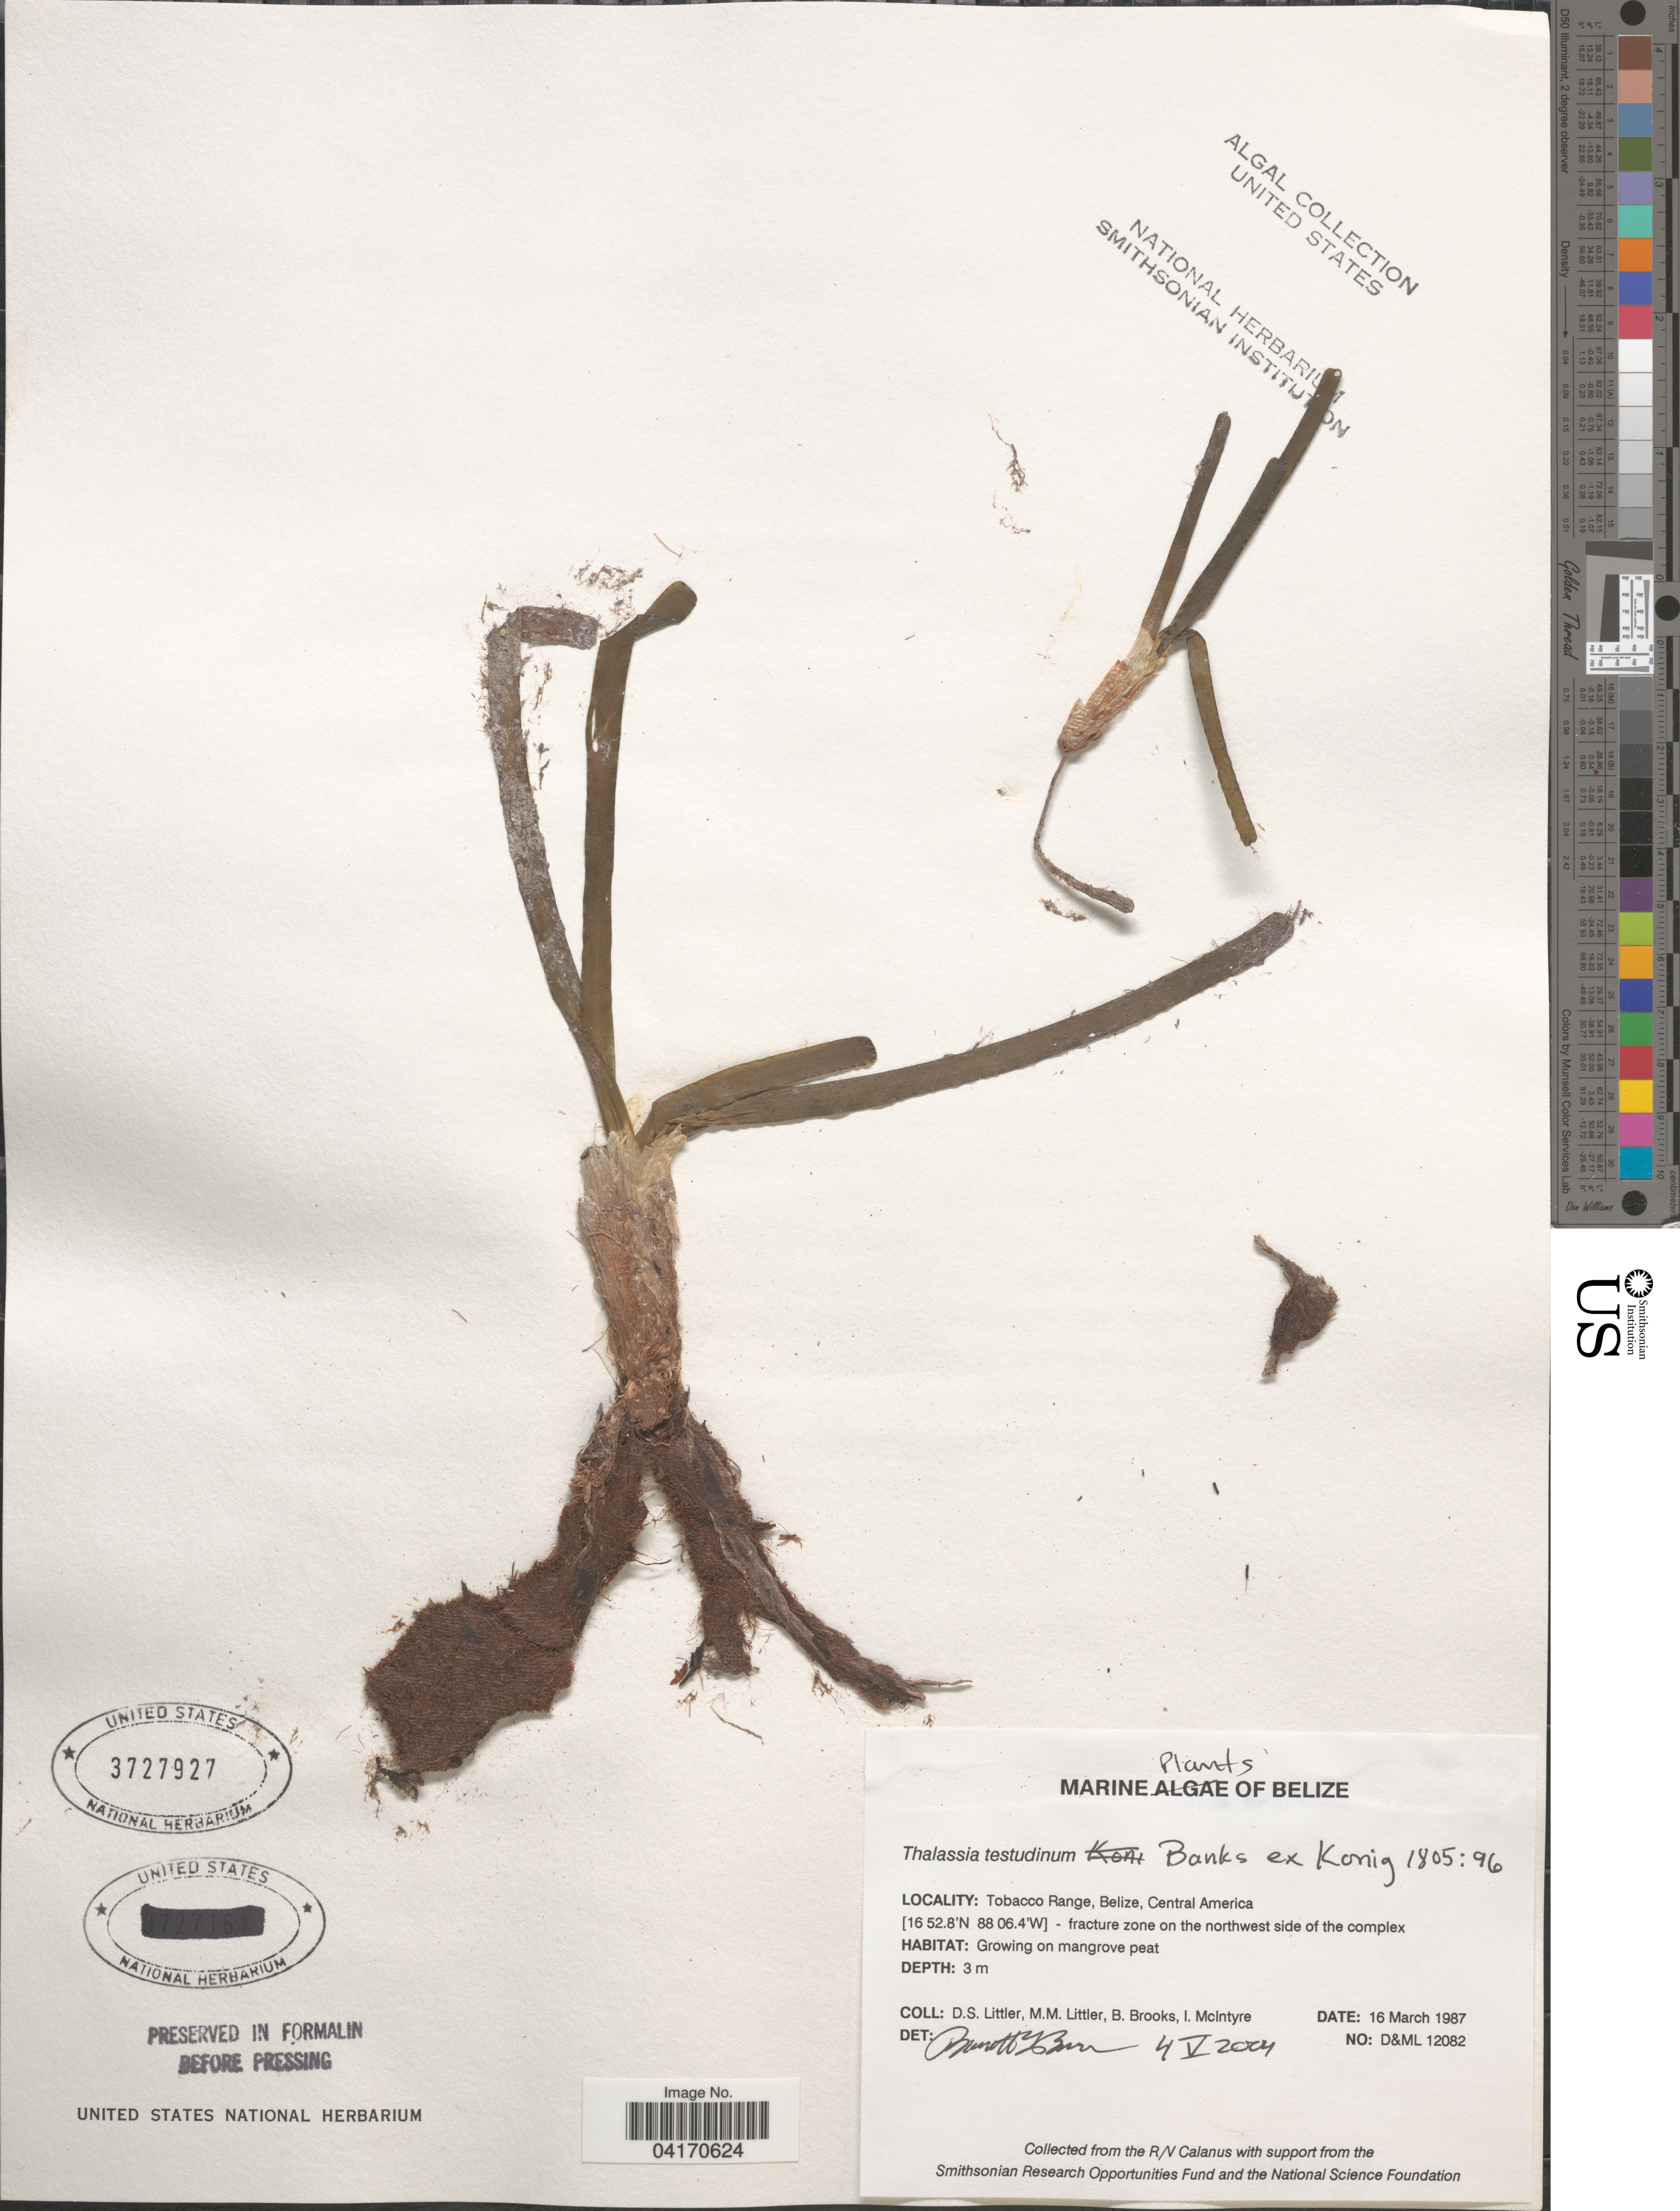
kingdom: Plantae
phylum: Tracheophyta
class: Liliopsida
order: Alismatales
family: Hydrocharitaceae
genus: Thalassia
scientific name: Thalassia testudinum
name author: Banks & Sol. ex K.D. Koenig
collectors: D. S. Littler, B. Brooks & I. McIntyre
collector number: D&ML 12082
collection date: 1987-03-16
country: Belize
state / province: Belize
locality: Tobacco Range. Fracture zone on the northwest side of the complex.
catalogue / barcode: US 3727927